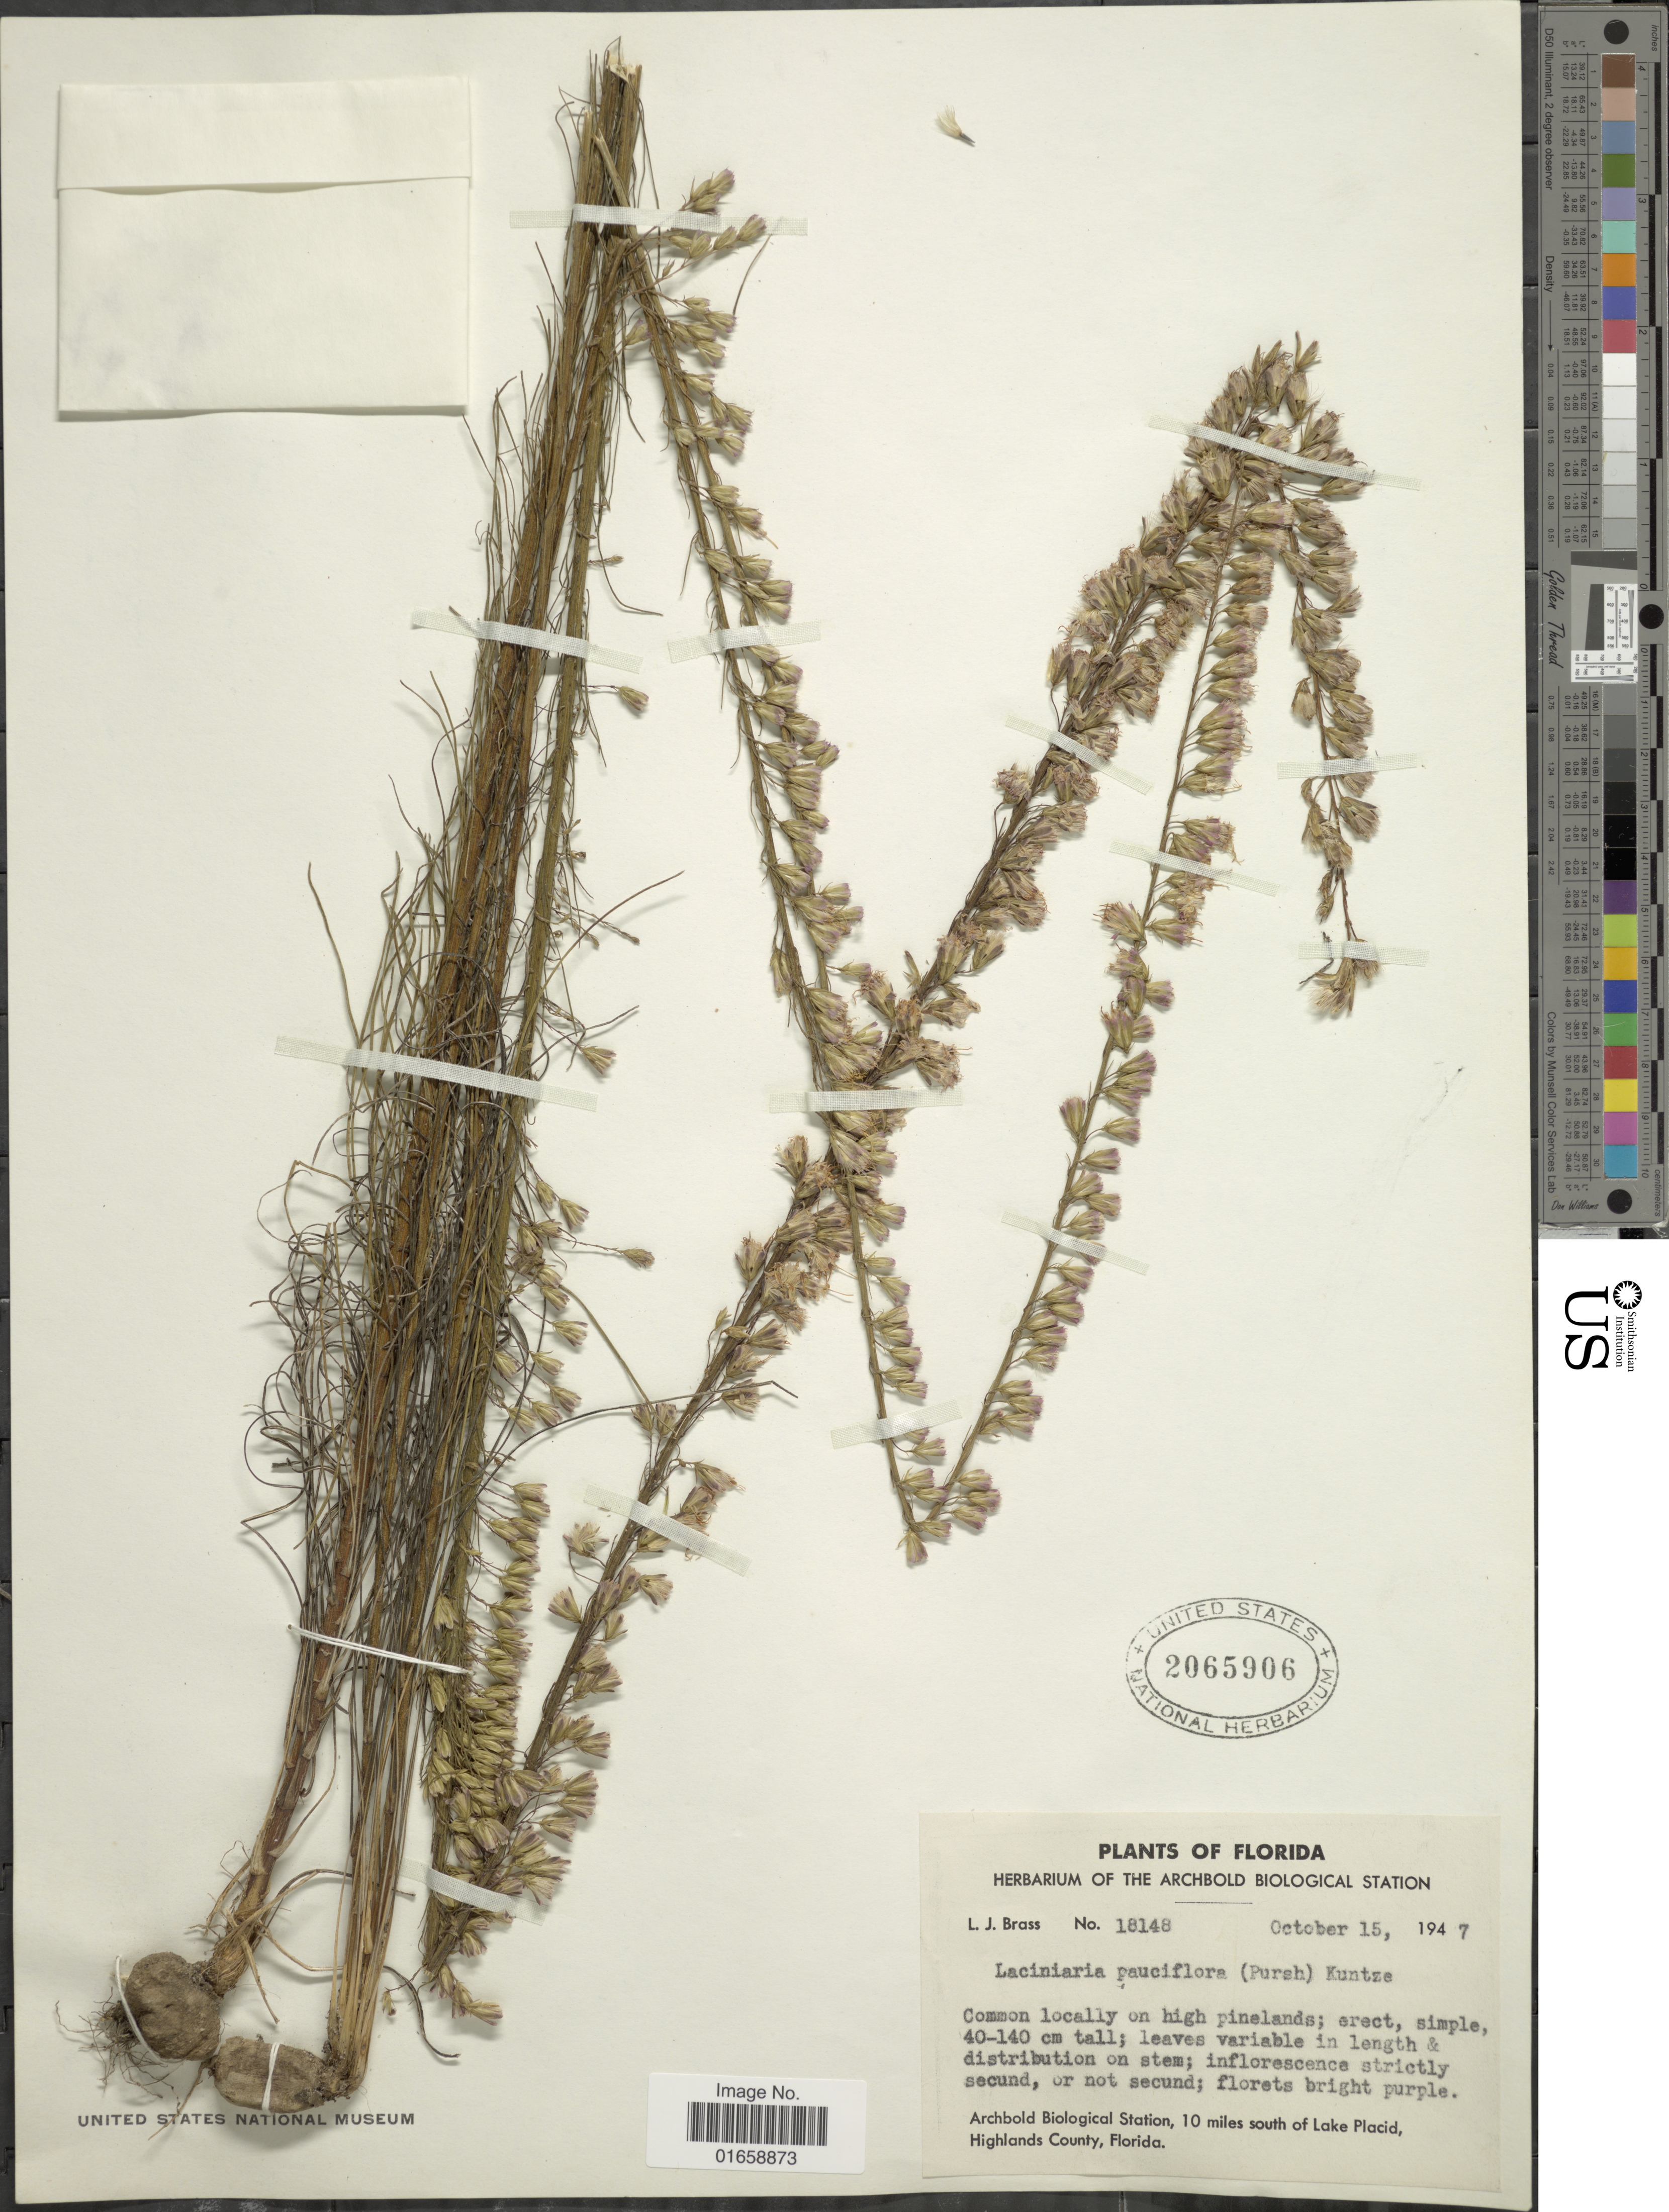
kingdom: Plantae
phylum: Tracheophyta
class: Magnoliopsida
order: Asterales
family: Asteraceae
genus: Liatris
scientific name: Liatris pauciflora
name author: Pursh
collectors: L. J. Brass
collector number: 18148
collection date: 1947-10-15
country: United States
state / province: Florida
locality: Common locally on high pinelands,Archbold Biological Station, 10 miles south of Lake Placid, Highlands County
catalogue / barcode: US 2065906